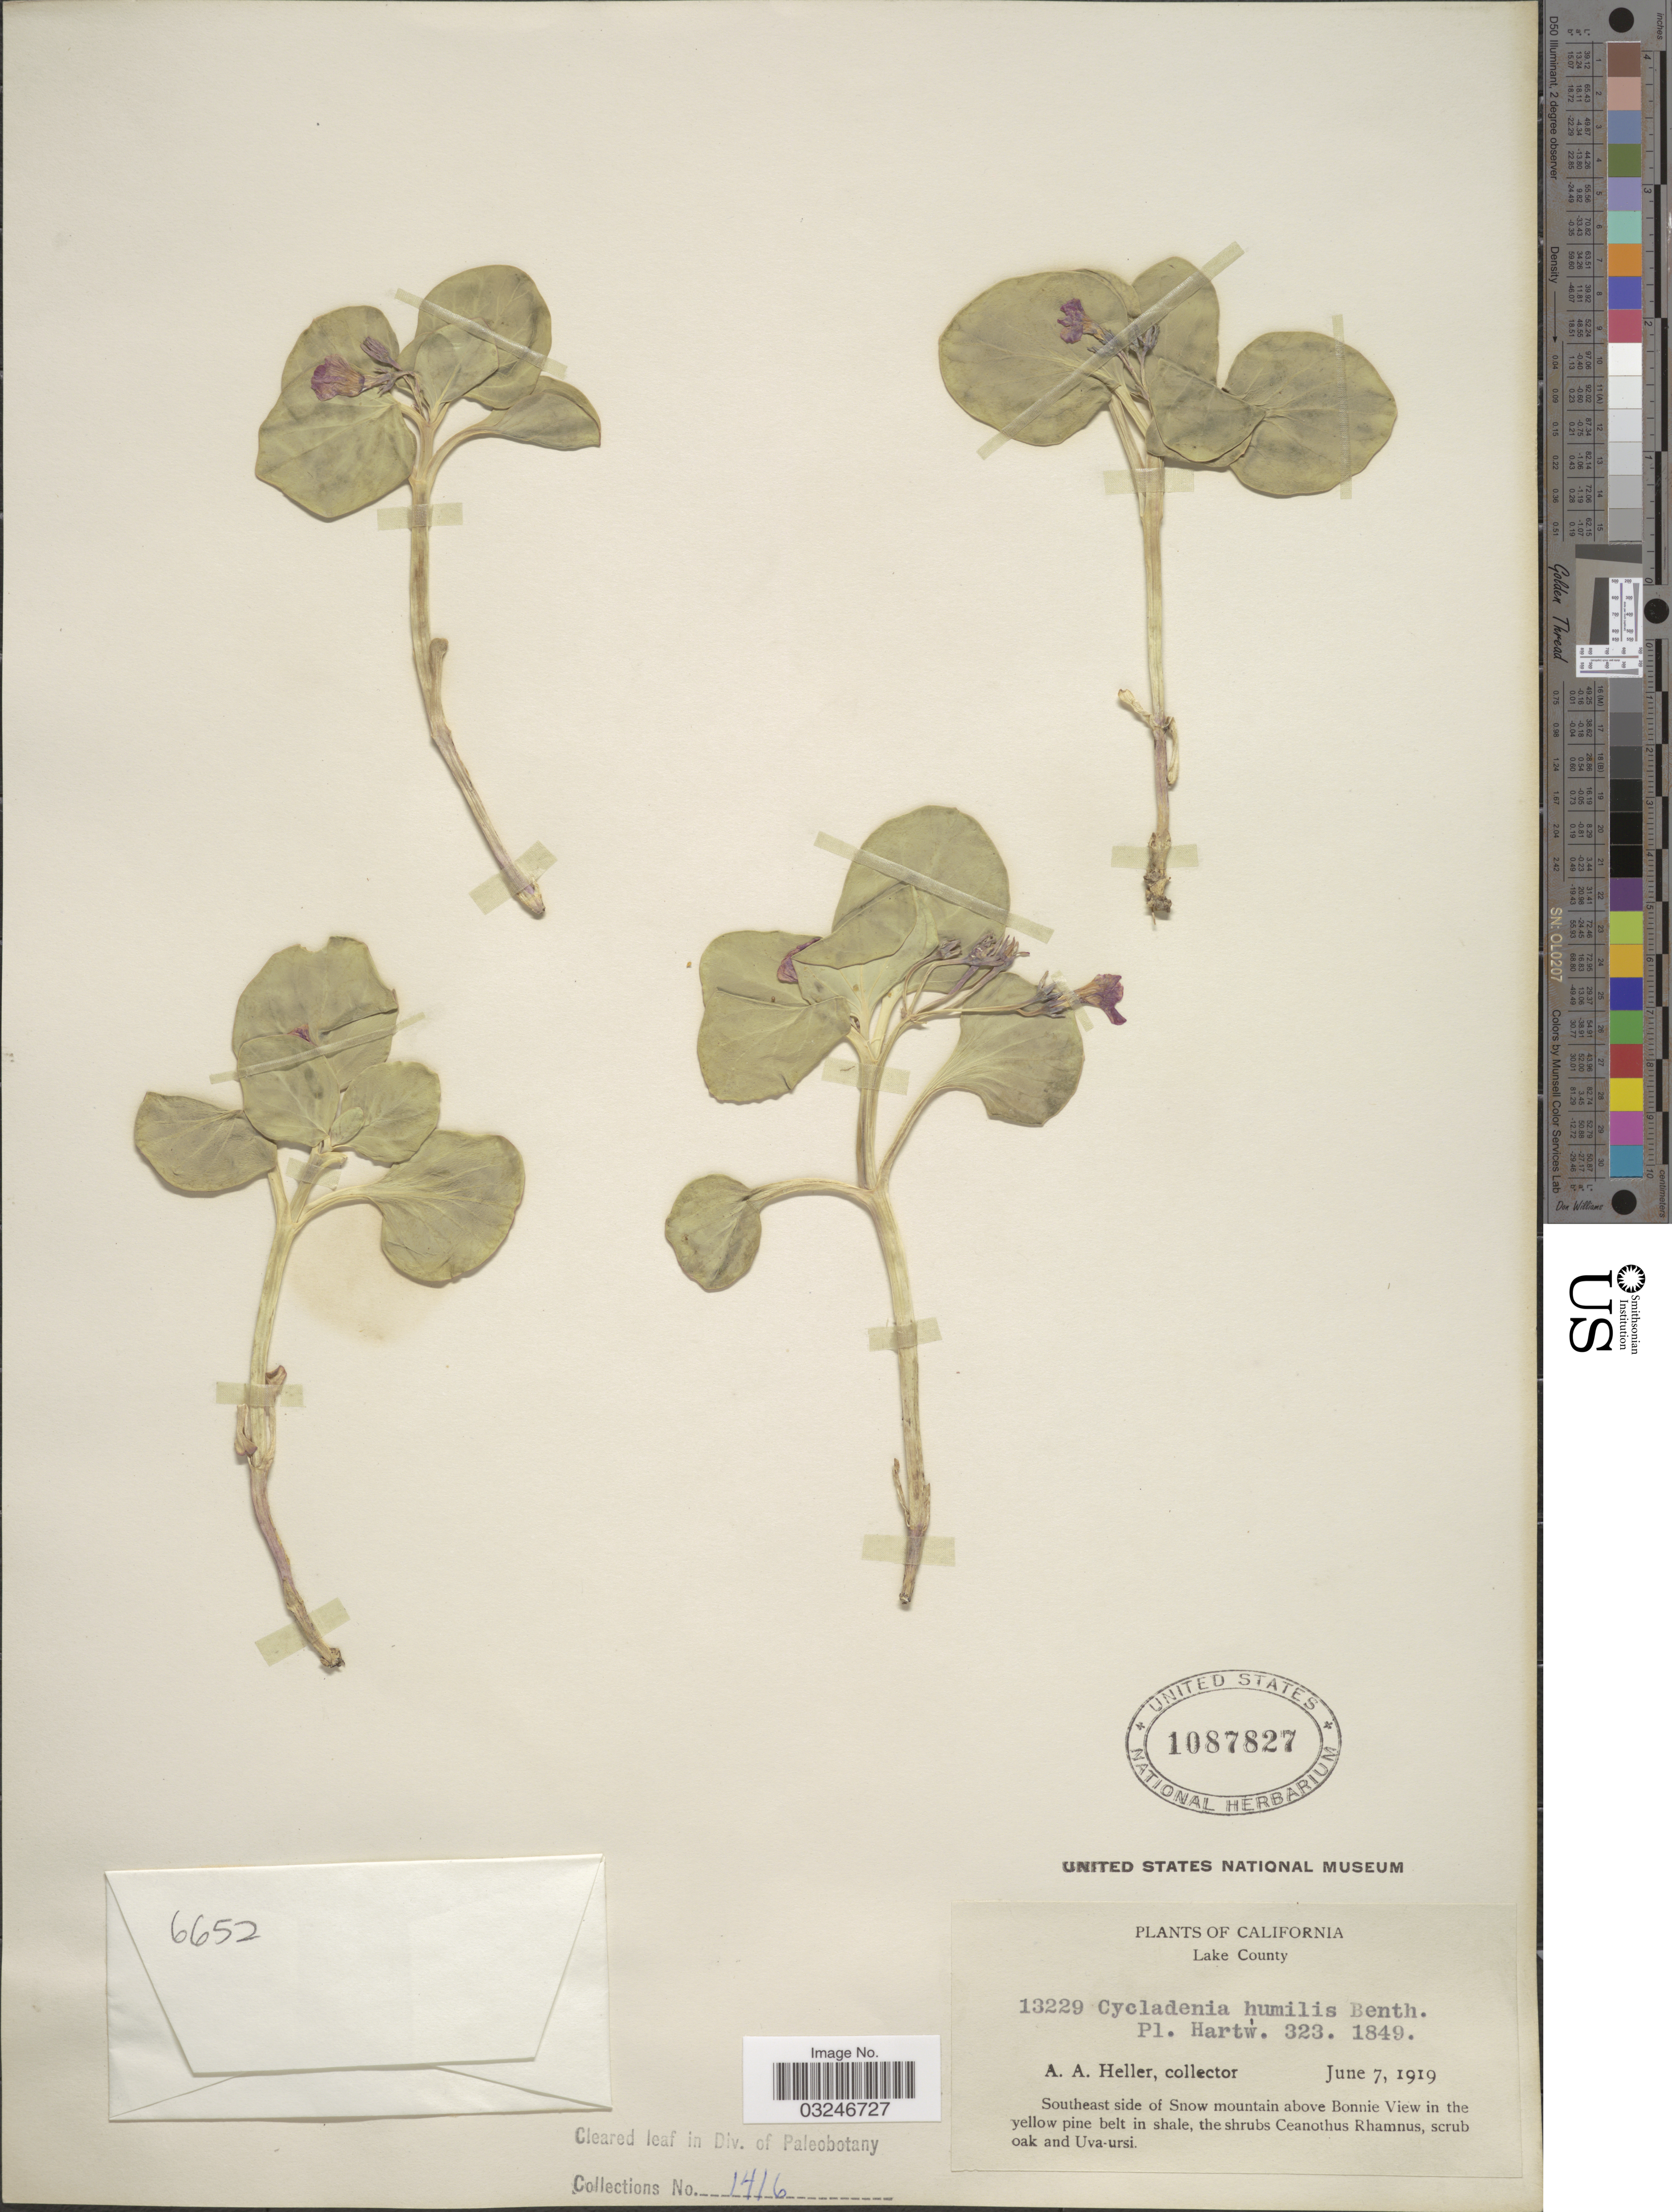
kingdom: Plantae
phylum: Tracheophyta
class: Magnoliopsida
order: Gentianales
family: Apocynaceae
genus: Cycladenia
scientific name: Cycladenia humilis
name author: Benth.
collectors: A. A. Heller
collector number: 13229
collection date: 1919-06-07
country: United States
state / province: California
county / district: Lake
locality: Lake County. Southeast side of Snow mountain above Bonnie View.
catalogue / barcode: US 1087827